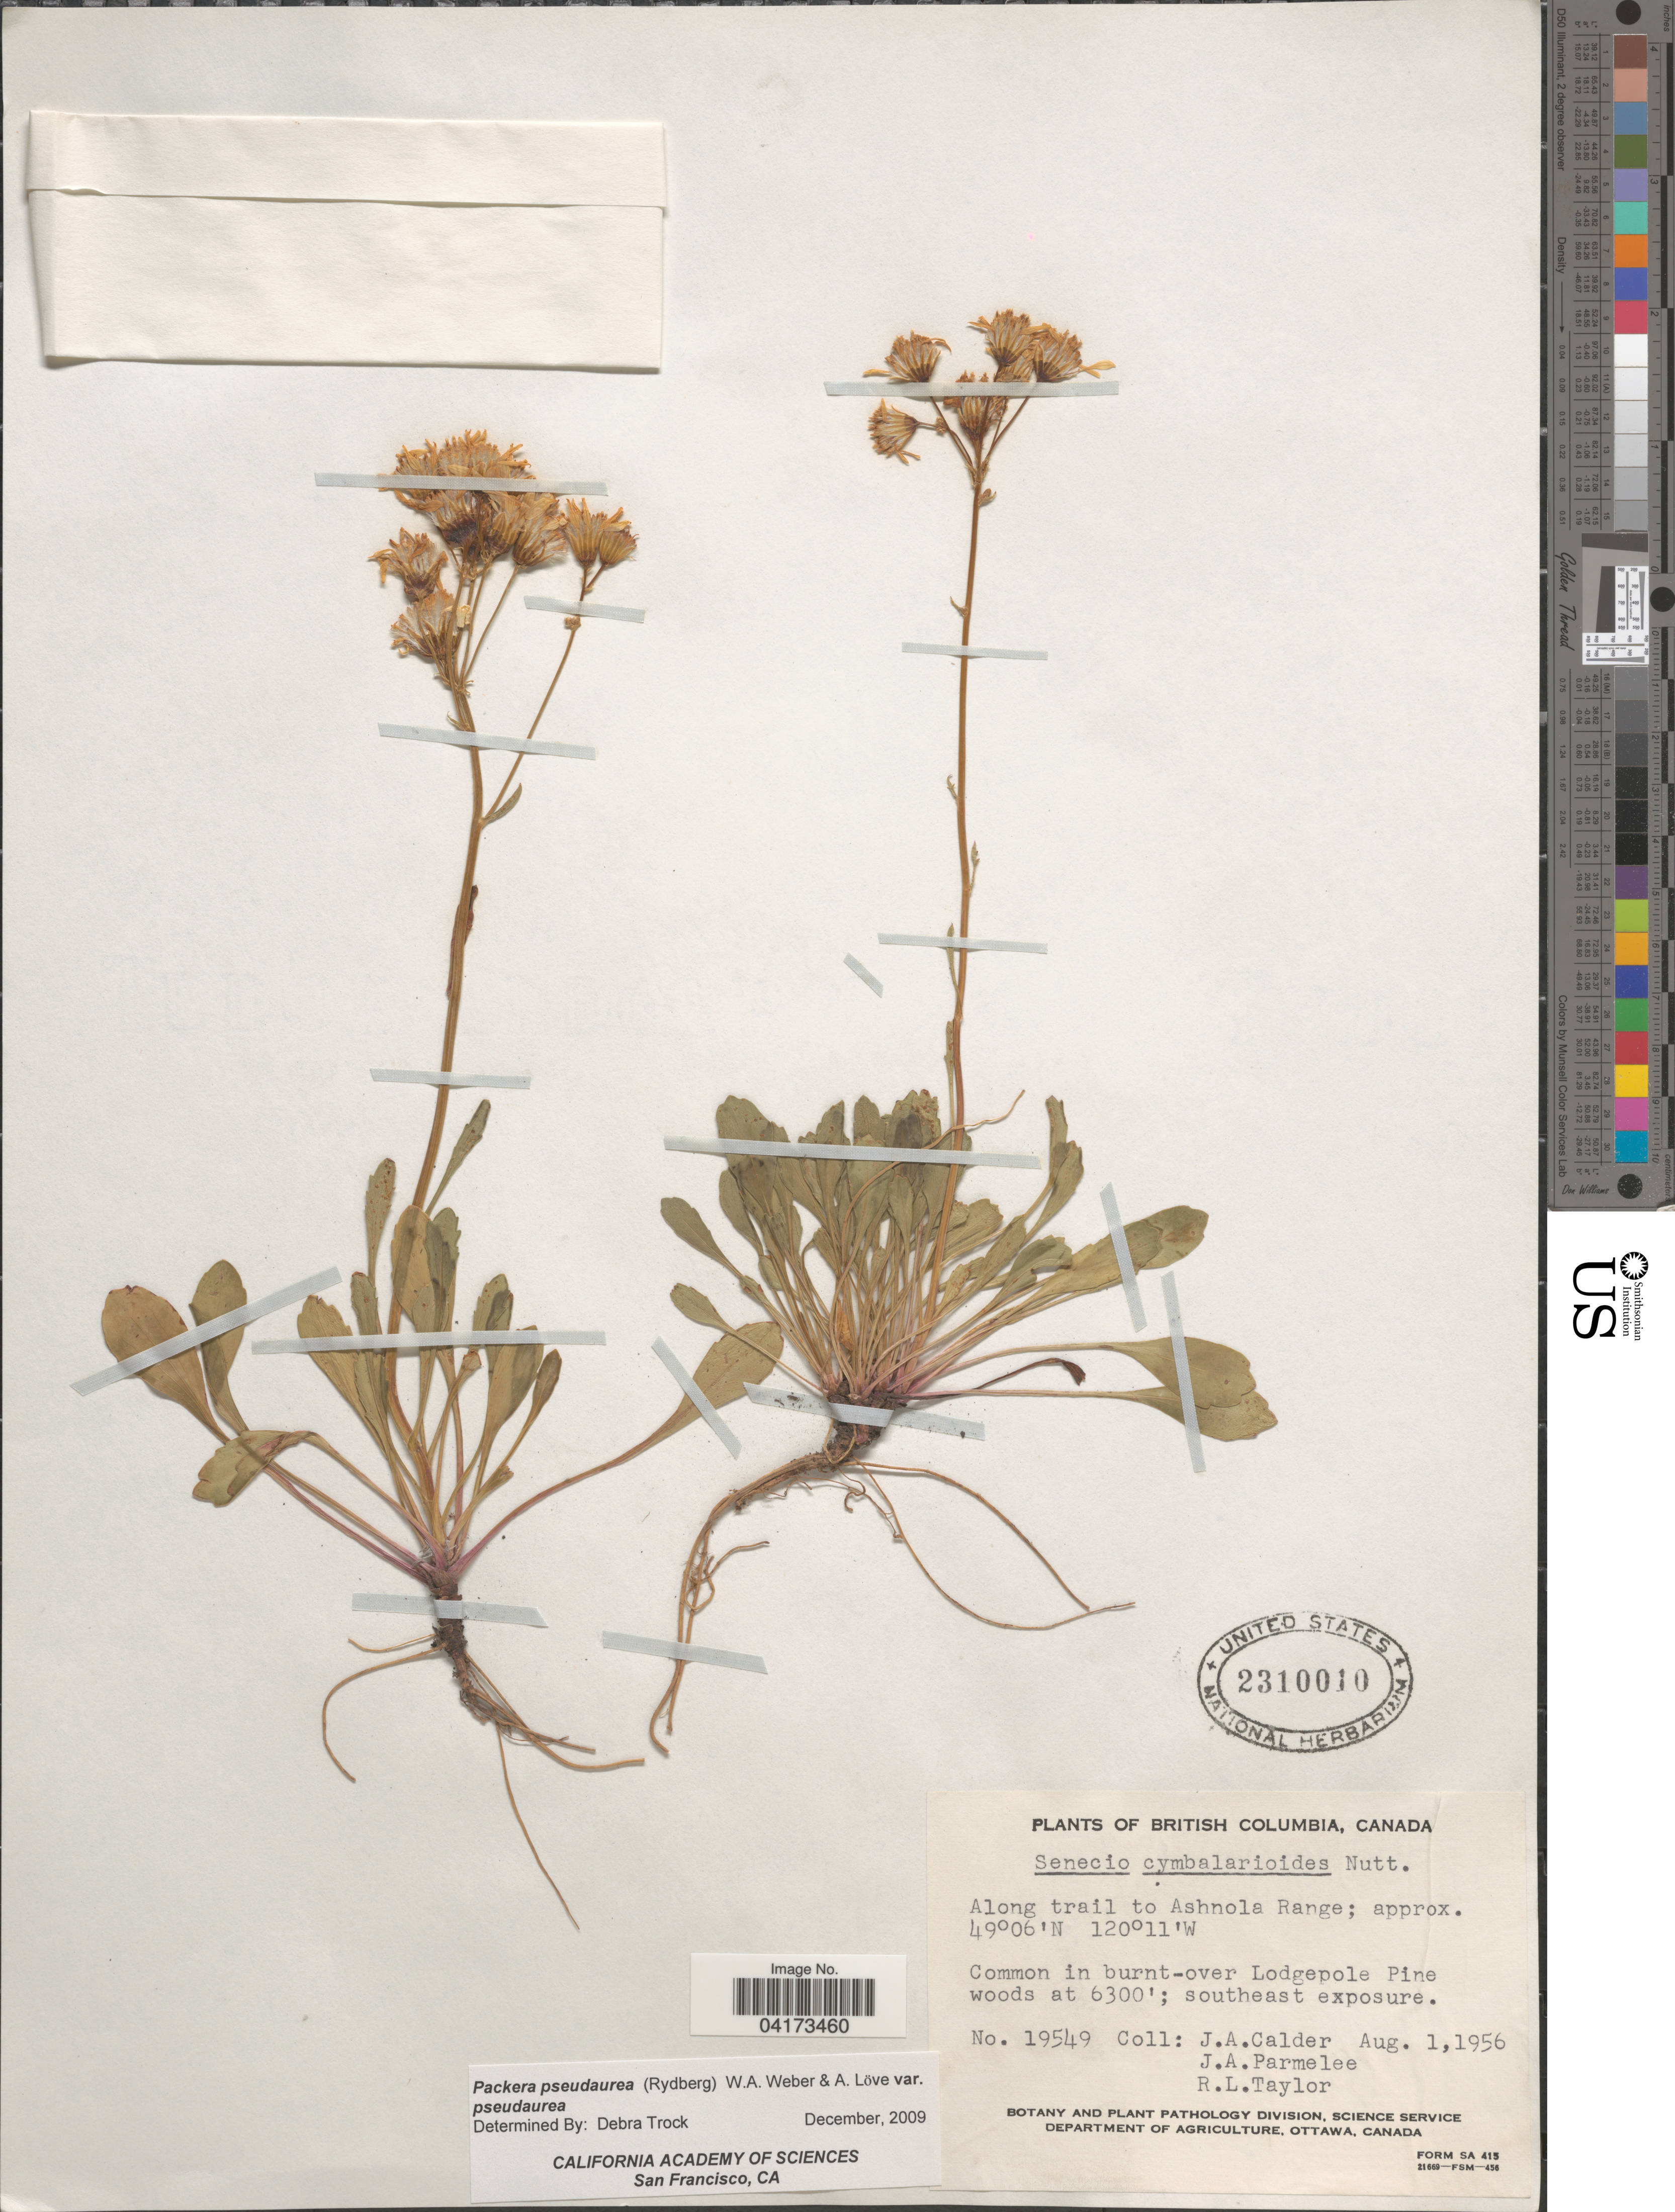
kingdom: Plantae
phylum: Tracheophyta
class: Magnoliopsida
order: Asterales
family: Asteraceae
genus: Packera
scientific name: Packera pseudaurea var. pseudaurea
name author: (Rydb.) W.A. Weber & Á. Löve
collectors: J. A. Calder, J. A. Parmelee & R. Taylor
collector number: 19549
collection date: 1956-08-01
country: Canada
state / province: British Columbia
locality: Along trail to Ashnola Range. Common in burnt-over Lodgepole Pine woods.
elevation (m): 1920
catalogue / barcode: US 2310010